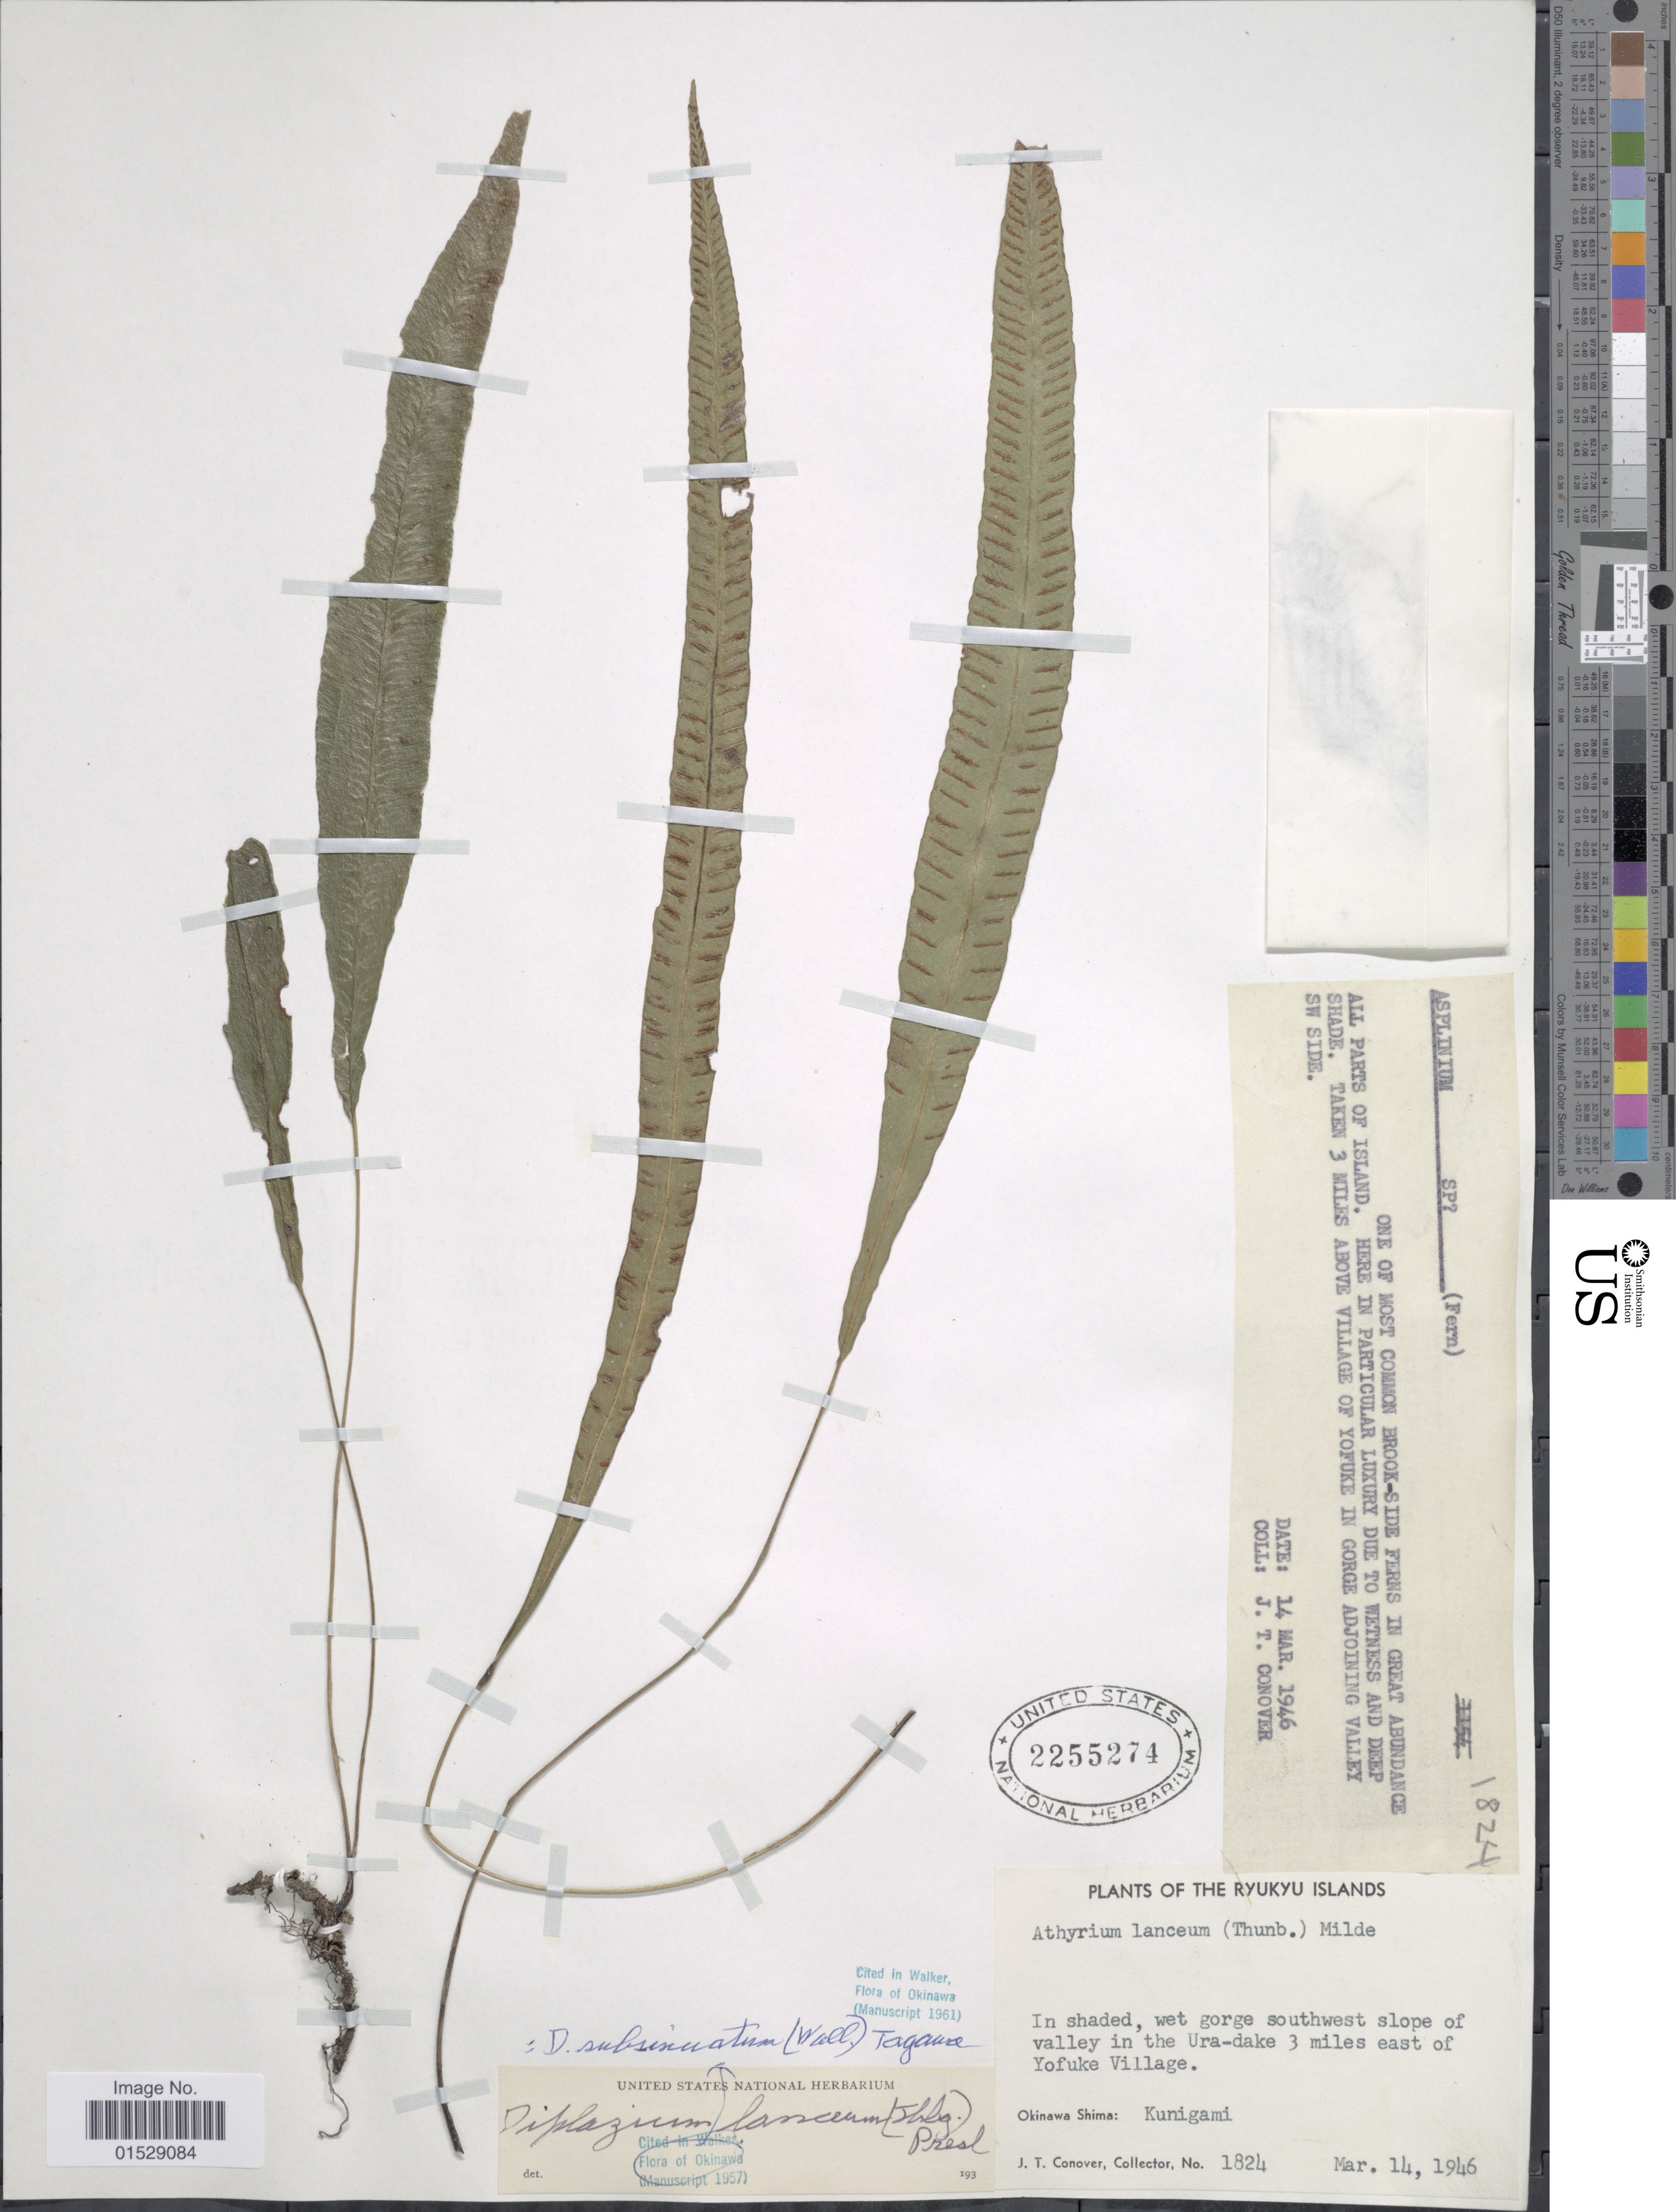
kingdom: Plantae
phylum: Tracheophyta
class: Polypodiopsida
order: Polypodiales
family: Athyriaceae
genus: Deparia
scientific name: Deparia lancea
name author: (Thunb.) Fraser-Jenk.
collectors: J. T. Conover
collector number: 1824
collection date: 1946-03-14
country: Japan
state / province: Okinawa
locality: Ryukyu Islands, in shaded, wet gorge southwest slope of valley in the Ura-dake 3 miles east of Yofuke Village, Okinawa Shima: Kunigami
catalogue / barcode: US 2255274